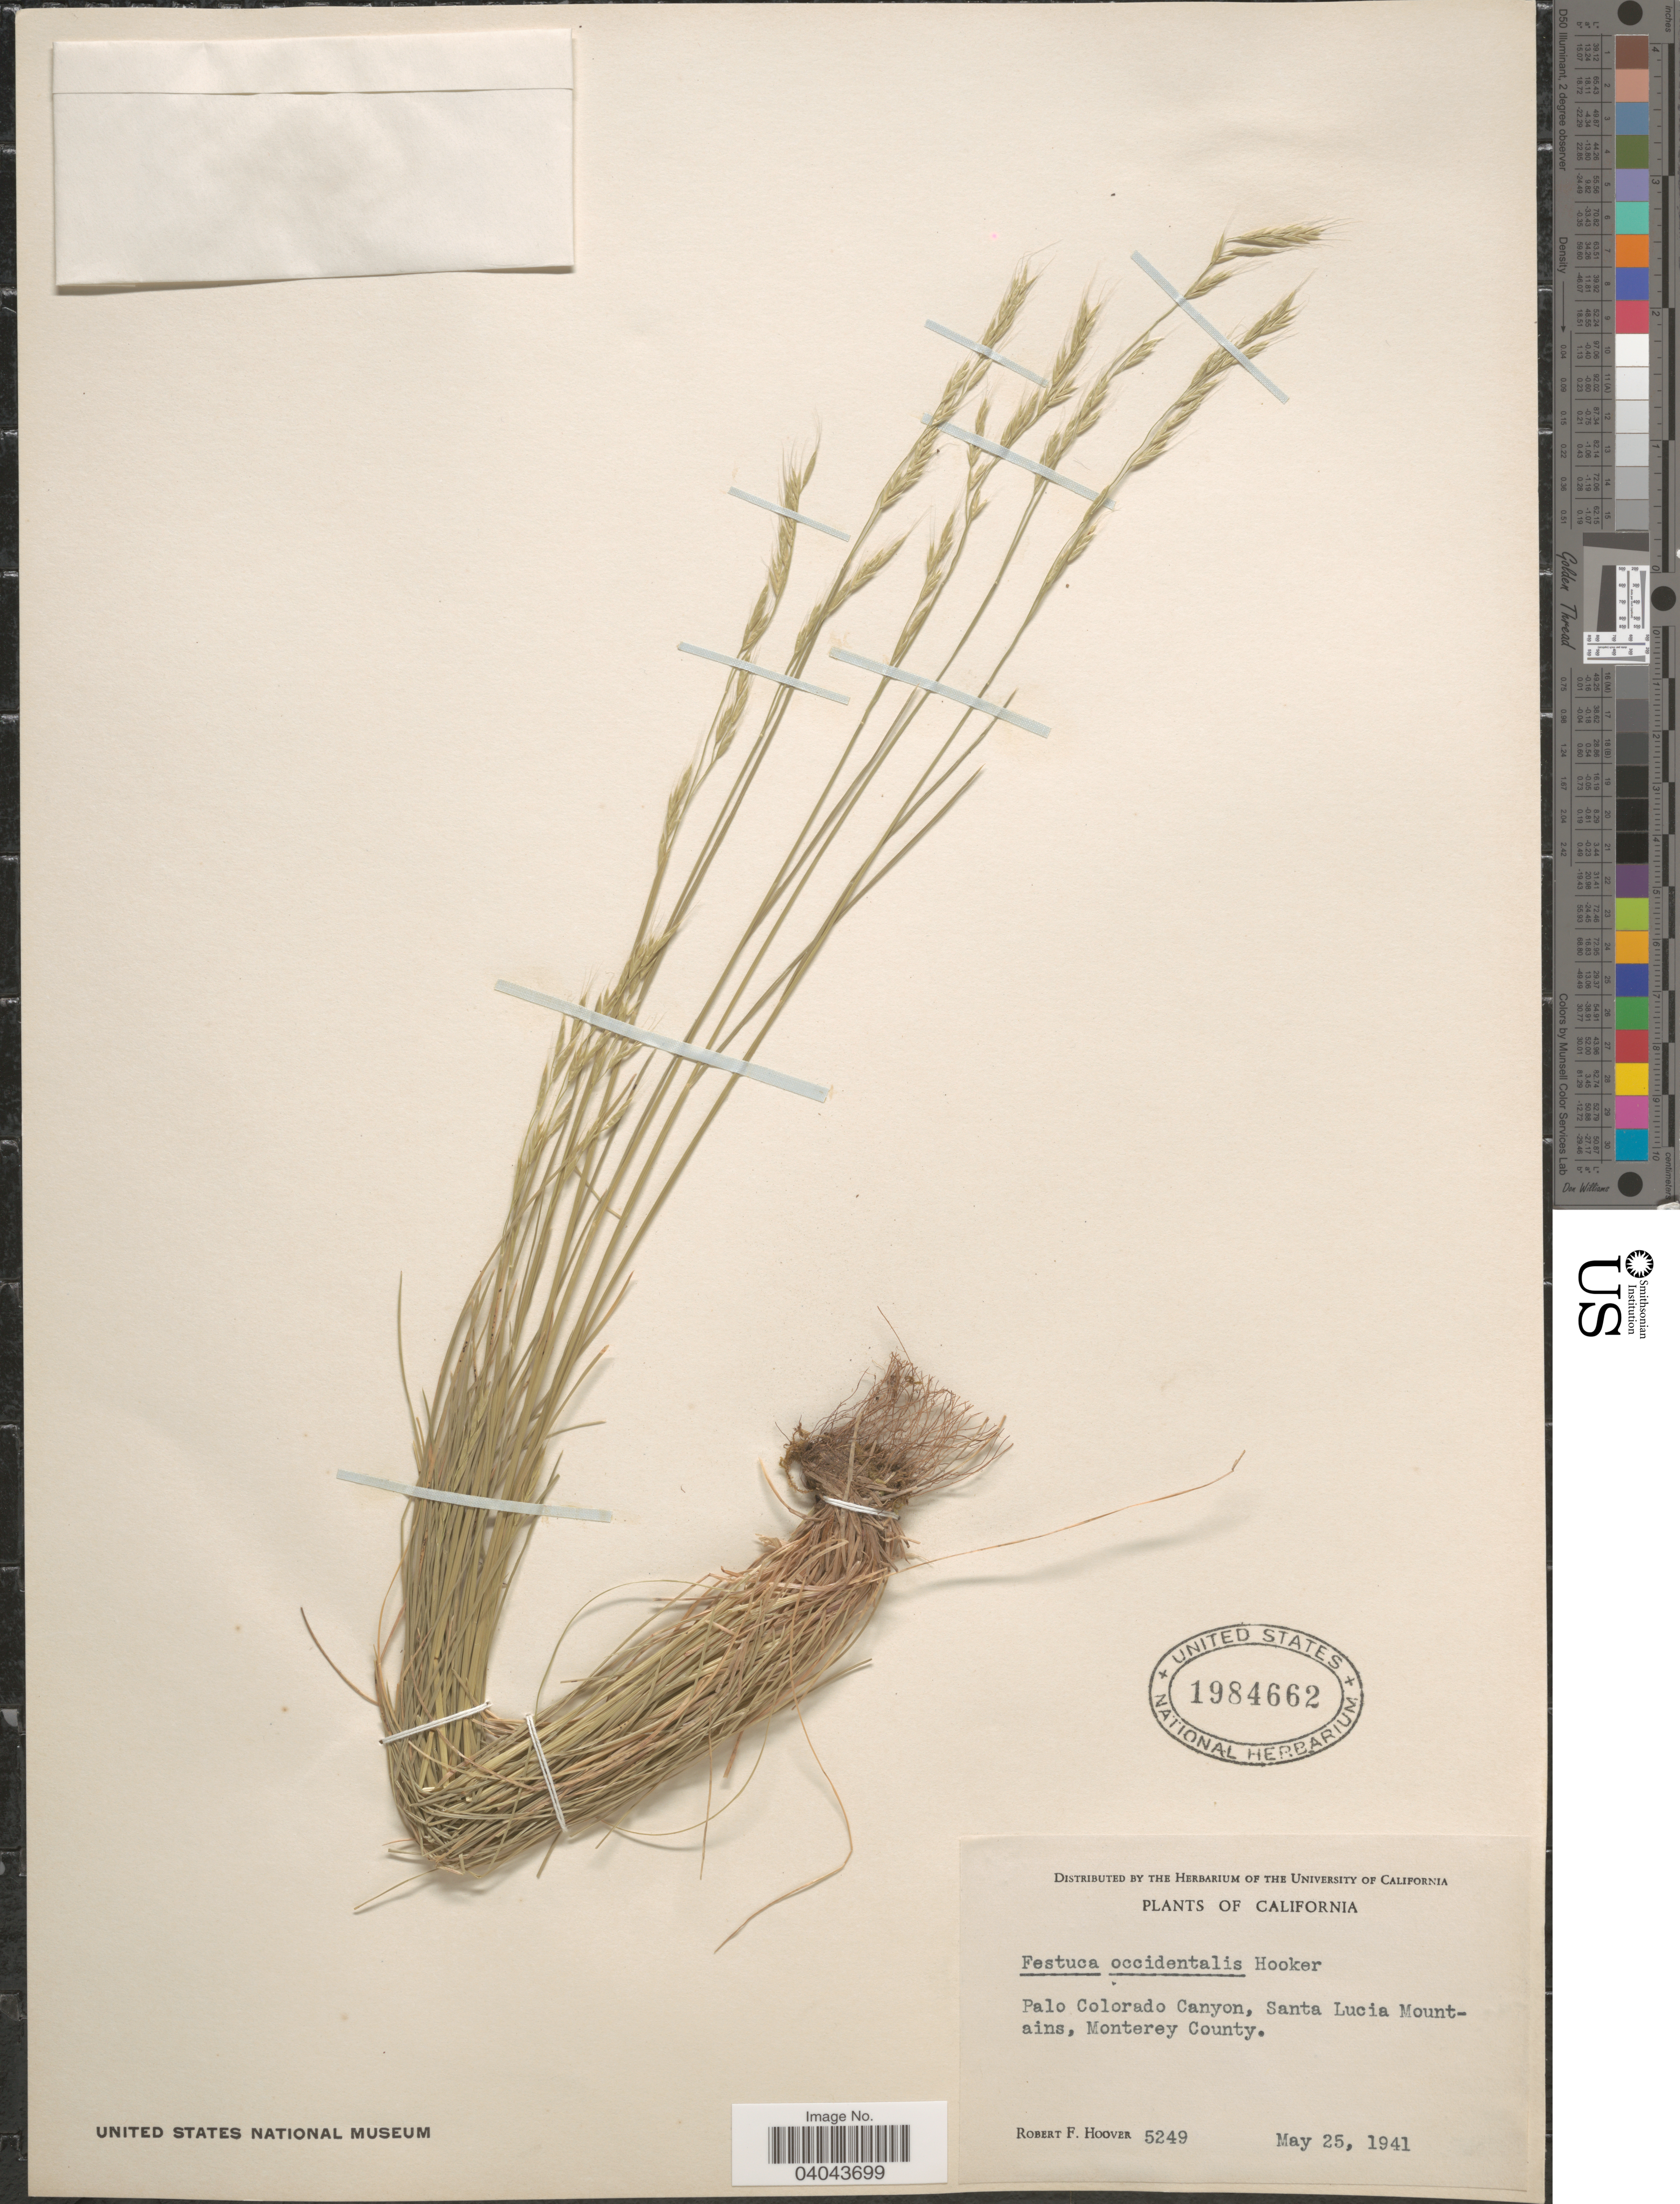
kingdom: Plantae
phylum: Tracheophyta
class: Liliopsida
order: Poales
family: Poaceae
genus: Festuca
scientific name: Festuca occidentalis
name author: Hook.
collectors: R. F. Hoover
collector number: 5249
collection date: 1941-05-25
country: United States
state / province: California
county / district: Monterey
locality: Palo Colorado Canyon, Santa Lucia Mountains, Monterey County.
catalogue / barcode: US 1984662